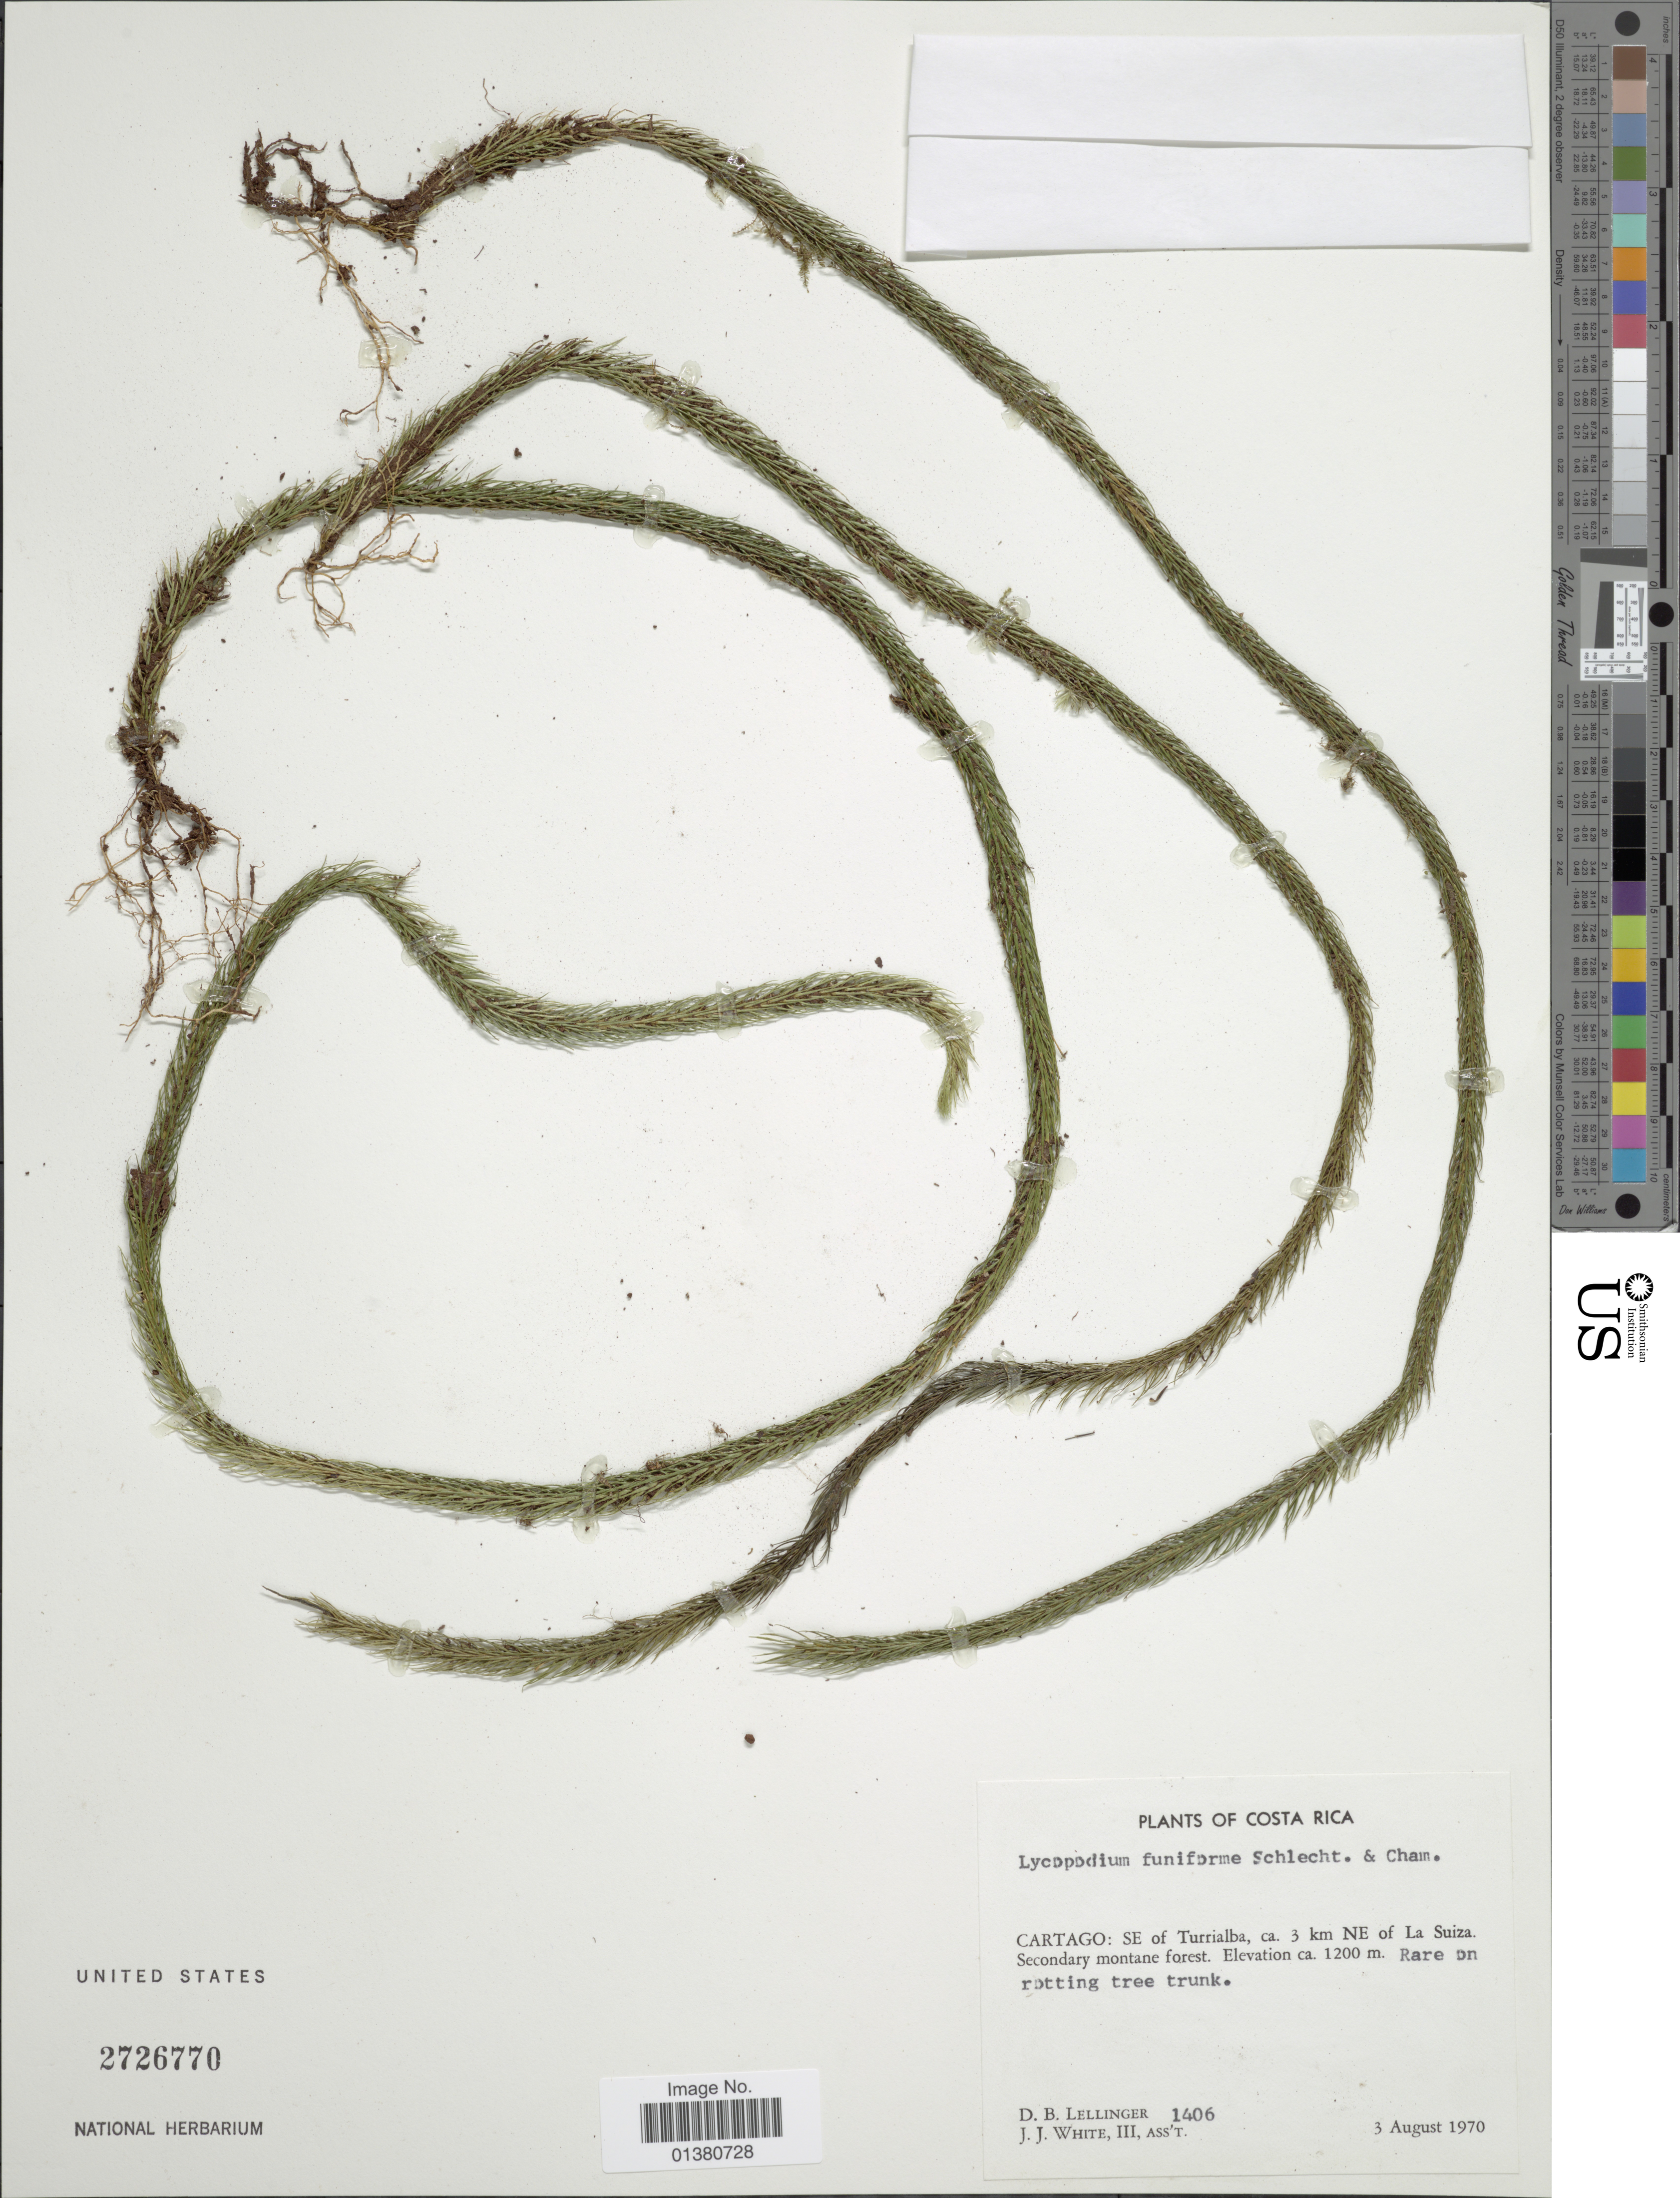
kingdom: Plantae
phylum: Tracheophyta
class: Lycopodiopsida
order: Lycopodiales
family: Lycopodiaceae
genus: Phlegmariurus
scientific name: Phlegmariurus funiformis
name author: (Cham. & Spring) B. Øllg.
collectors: D. B. Lellinger & J. J. White III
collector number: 1406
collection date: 1970-08-03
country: Costa Rica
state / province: Cartago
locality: SE of Turrialba, ca. 3 km NE of La Suiza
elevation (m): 1200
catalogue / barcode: US 2726770